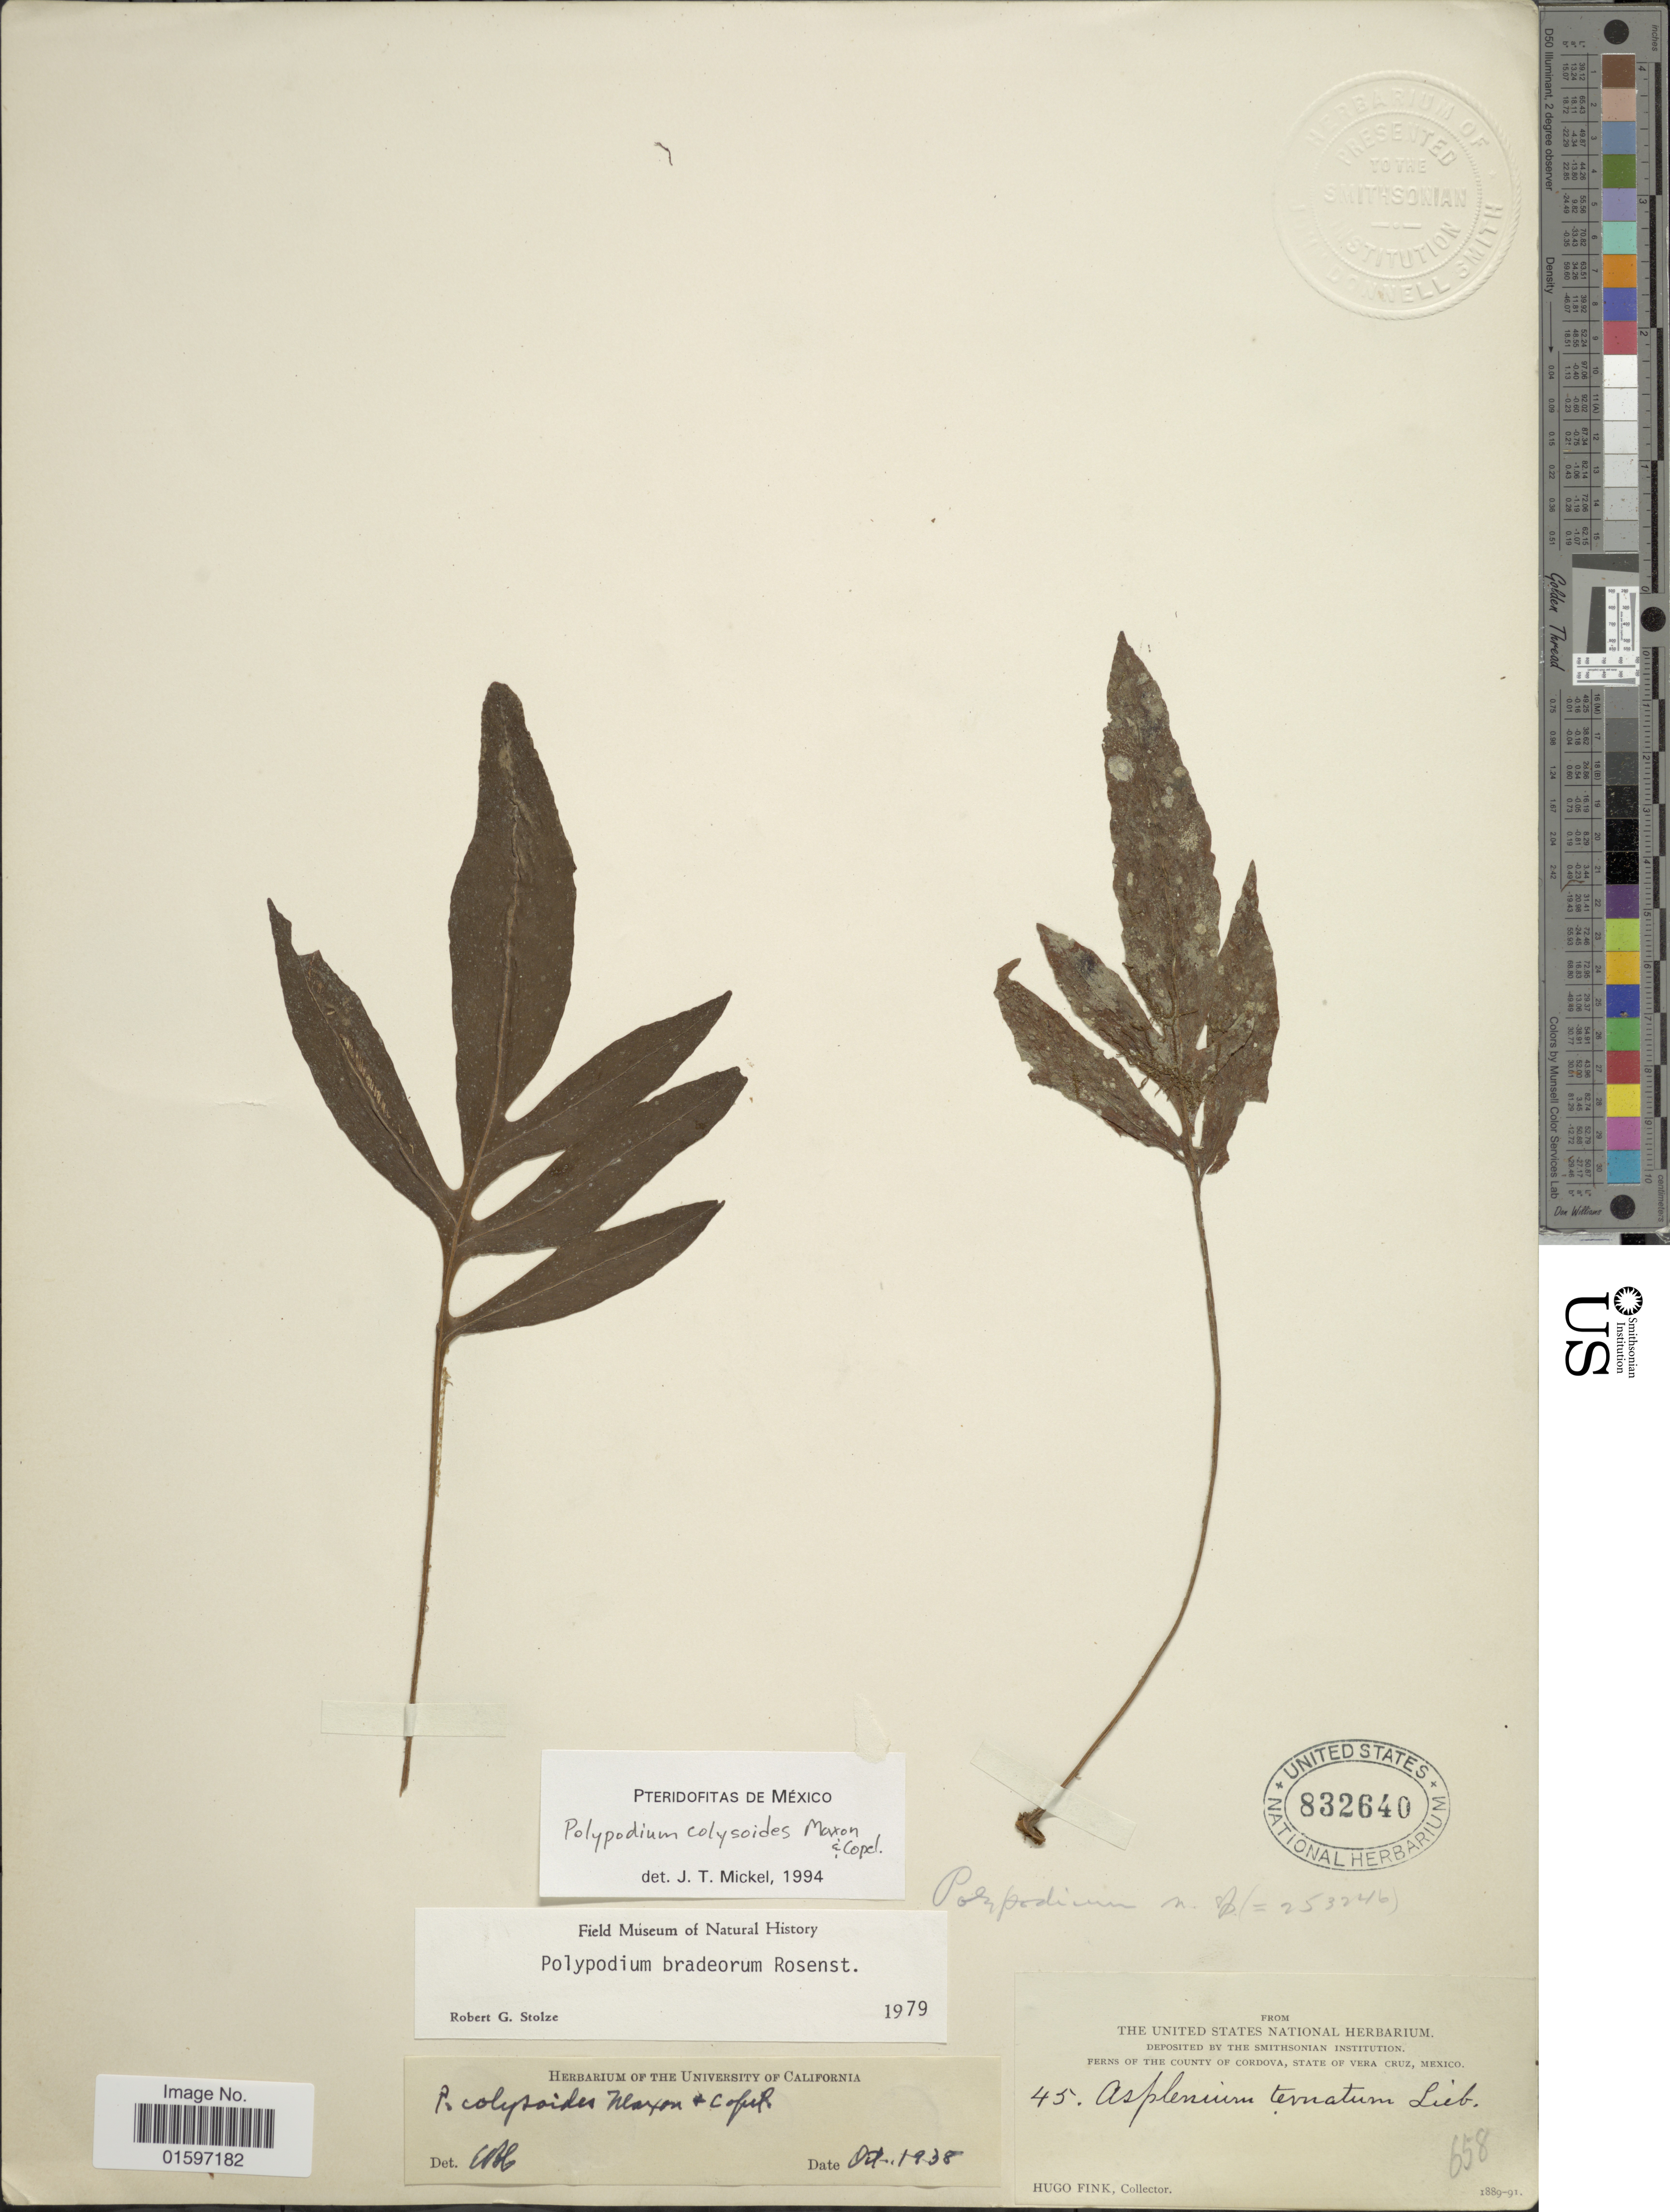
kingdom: Plantae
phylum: Tracheophyta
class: Polypodiopsida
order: Polypodiales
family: Polypodiaceae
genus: Pleopeltis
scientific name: Pleopeltis bradeorum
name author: (Rosenst.)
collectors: H. Fink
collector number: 45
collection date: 1889/1891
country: Mexico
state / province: Veracruz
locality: County of Cordova, state of Vera Cruz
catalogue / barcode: US 832640